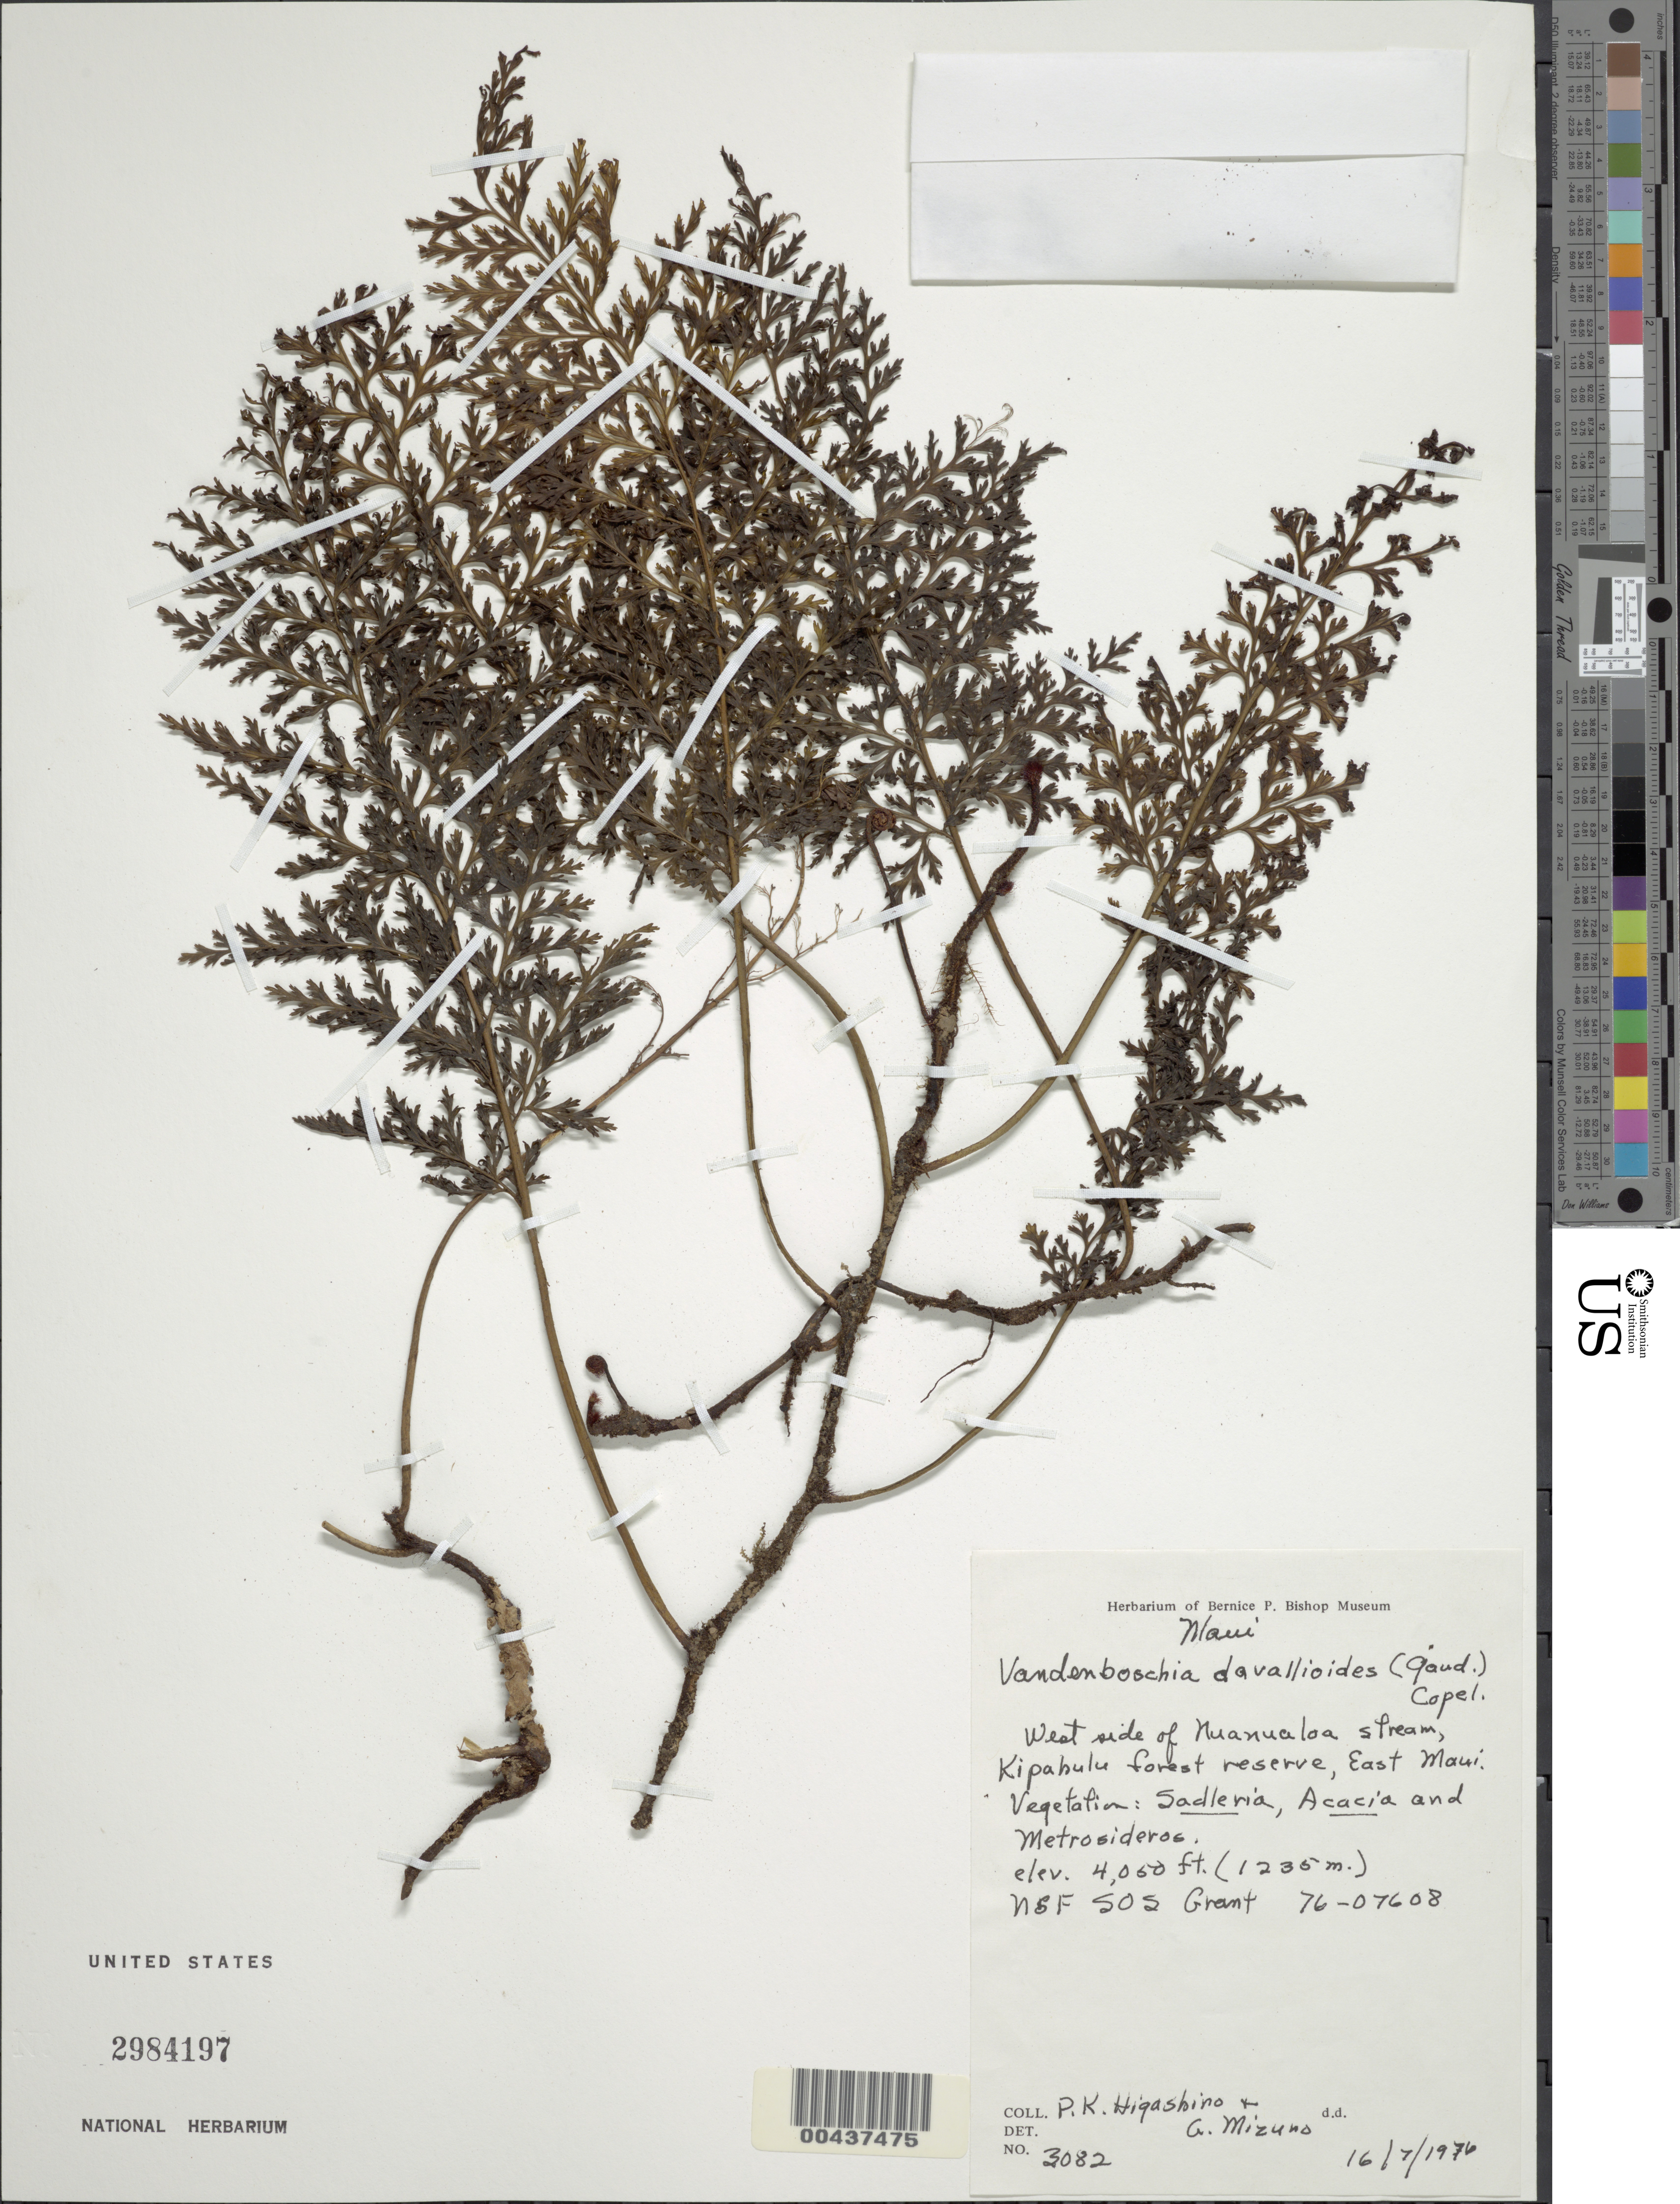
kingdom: Plantae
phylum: Tracheophyta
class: Polypodiopsida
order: Hymenophyllales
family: Hymenophyllaceae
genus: Vandenboschia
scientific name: Vandenboschia davallioides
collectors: P. Higashino & G. Mizuro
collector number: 3082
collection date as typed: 16 Jul 1976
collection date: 1976-07-16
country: United States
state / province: Hawaii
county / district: Maui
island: Maui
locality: W side of Nuanualoa stream, Kipahulu forest reserve, E Maui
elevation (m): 1235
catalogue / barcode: US 2984197